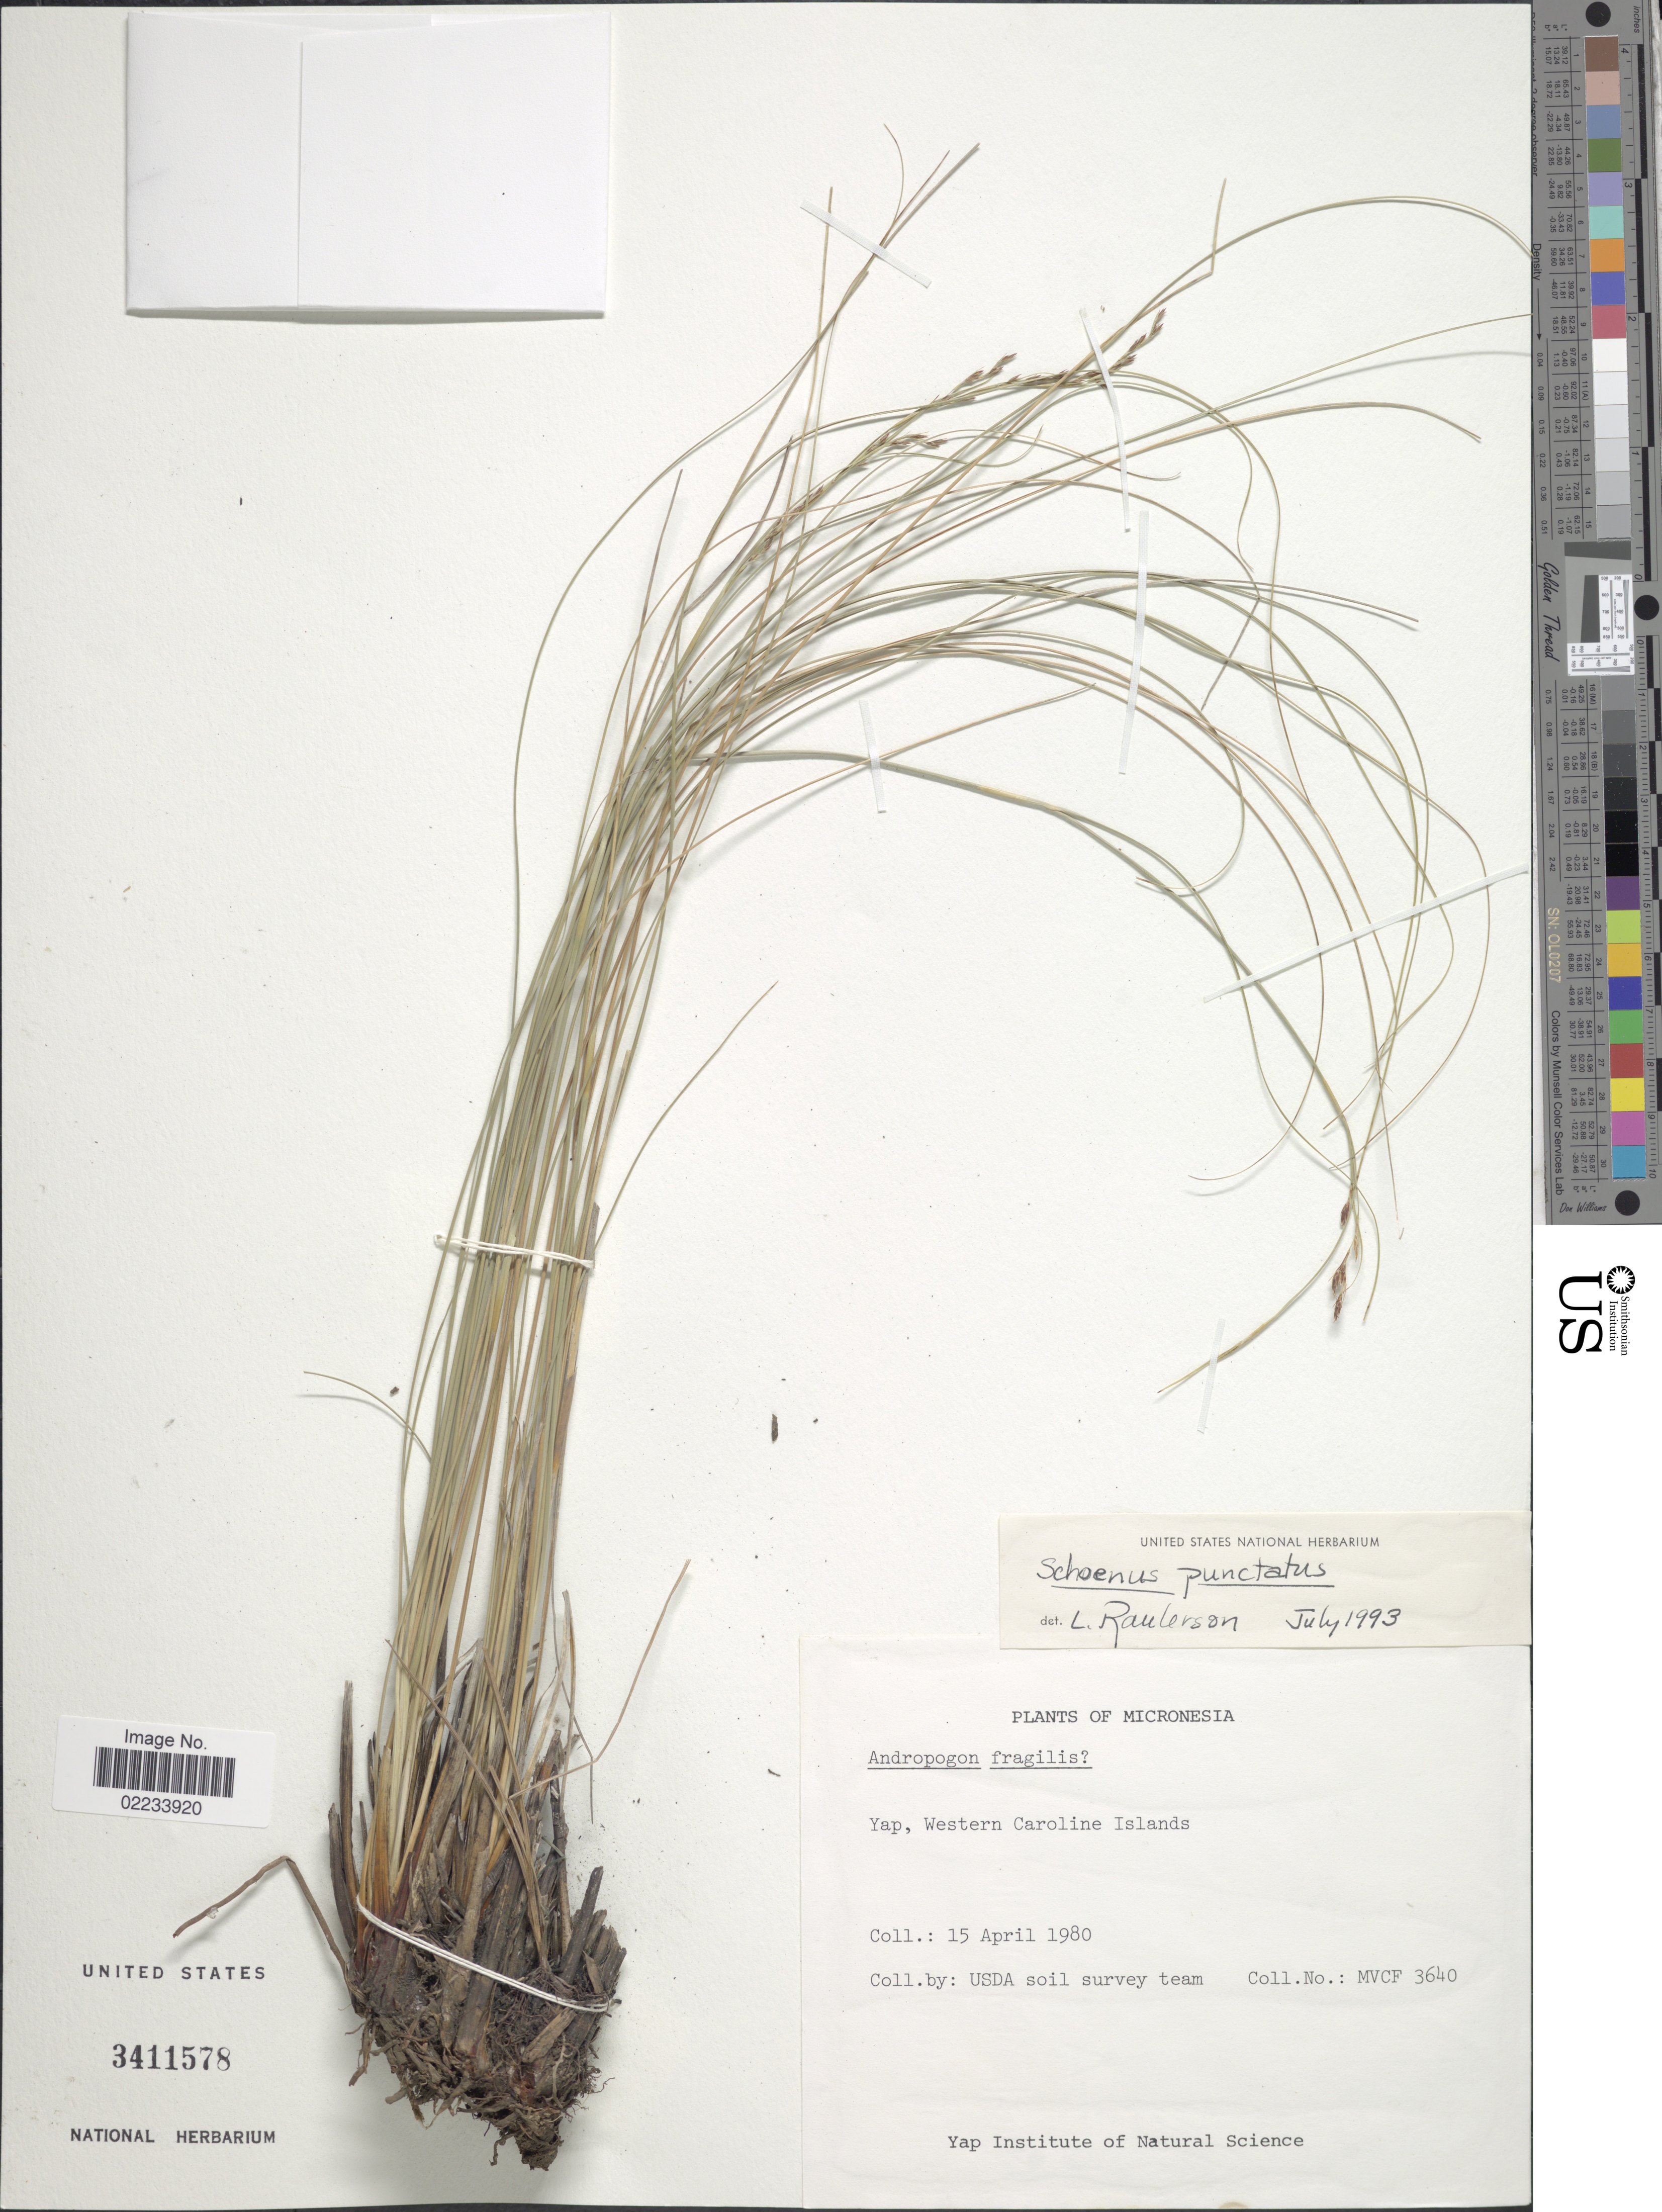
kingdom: Plantae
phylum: Tracheophyta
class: Liliopsida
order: Poales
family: Cyperaceae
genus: Schoenus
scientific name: Schoenus punctatus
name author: R. Br.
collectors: USDA Soil Survey Team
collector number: MVCF 3640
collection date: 1980-04-15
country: Micronesia, Federated States of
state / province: Yap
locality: Western Caroline Islands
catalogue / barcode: US 3411578